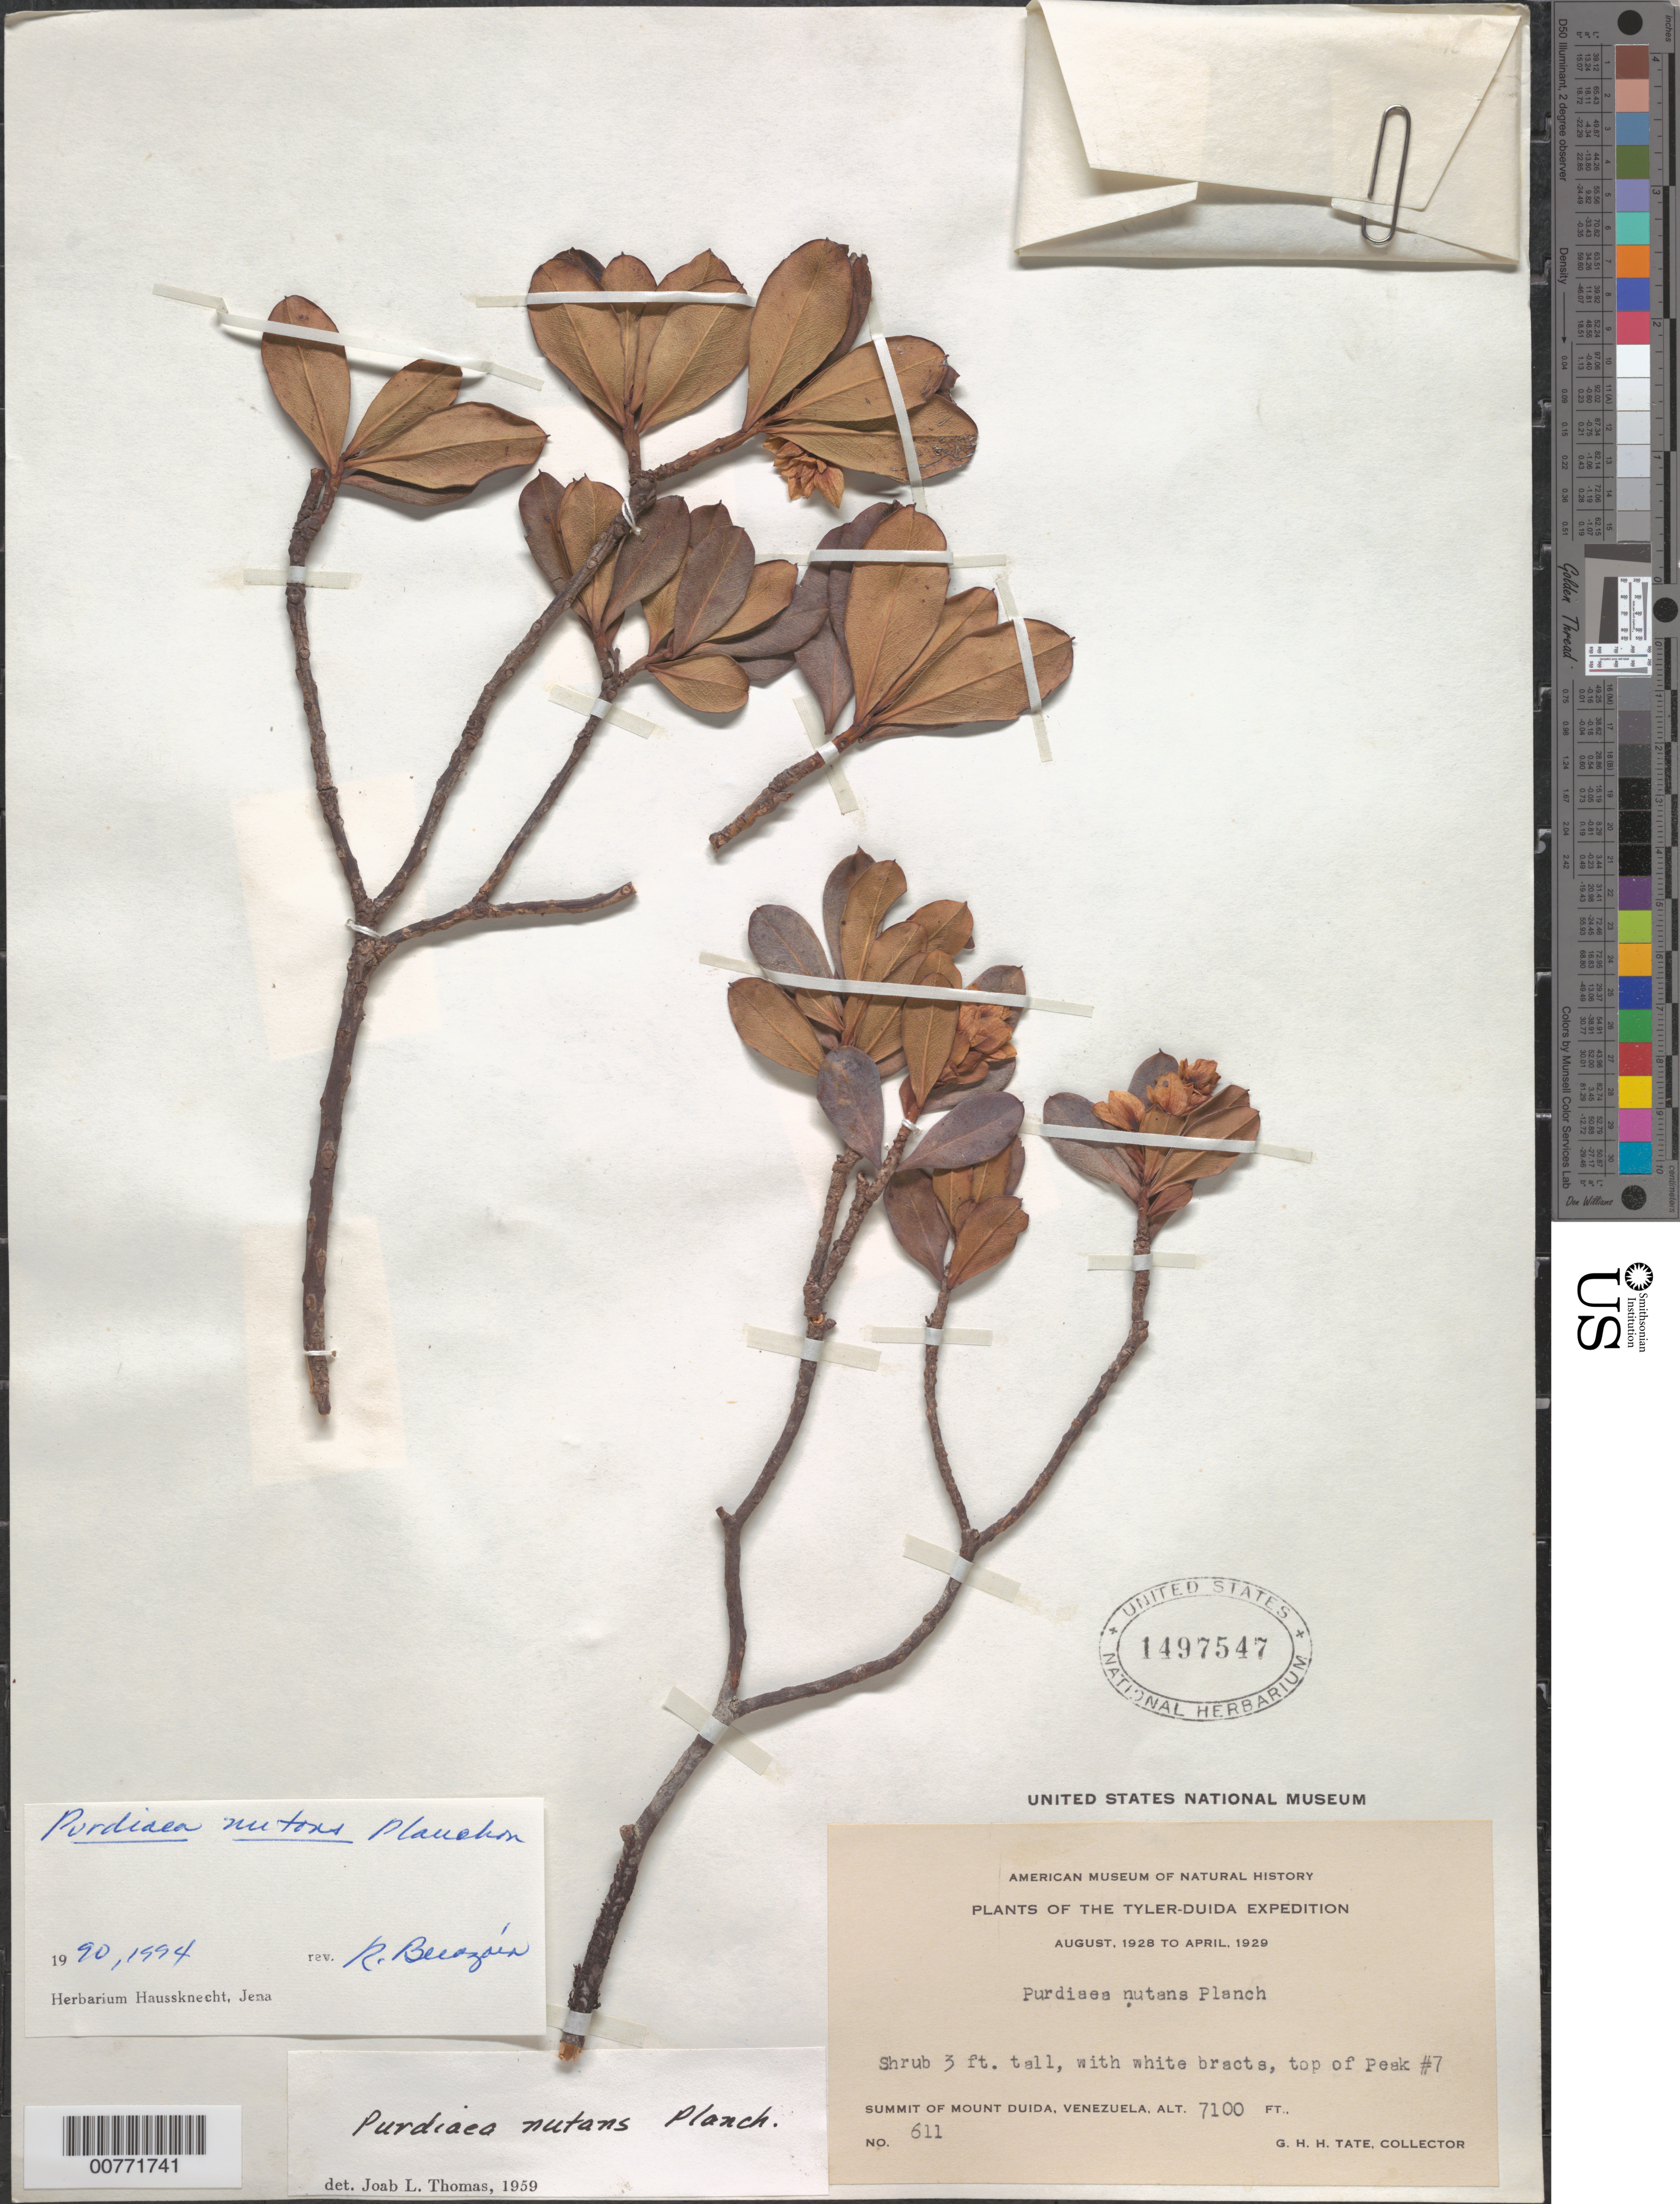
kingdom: Plantae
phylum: Tracheophyta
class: Magnoliopsida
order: Ericales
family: Clethraceae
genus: Purdiaea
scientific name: Purdiaea nutans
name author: Planch.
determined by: Berozain, R.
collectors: G. H. H.Tate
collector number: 611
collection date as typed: Aug-28 to Apr-29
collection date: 1928-08/1929-04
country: Venezuela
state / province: Amazonas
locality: Mount Duida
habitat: Summit of peak #7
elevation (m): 2164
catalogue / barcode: US 1497547